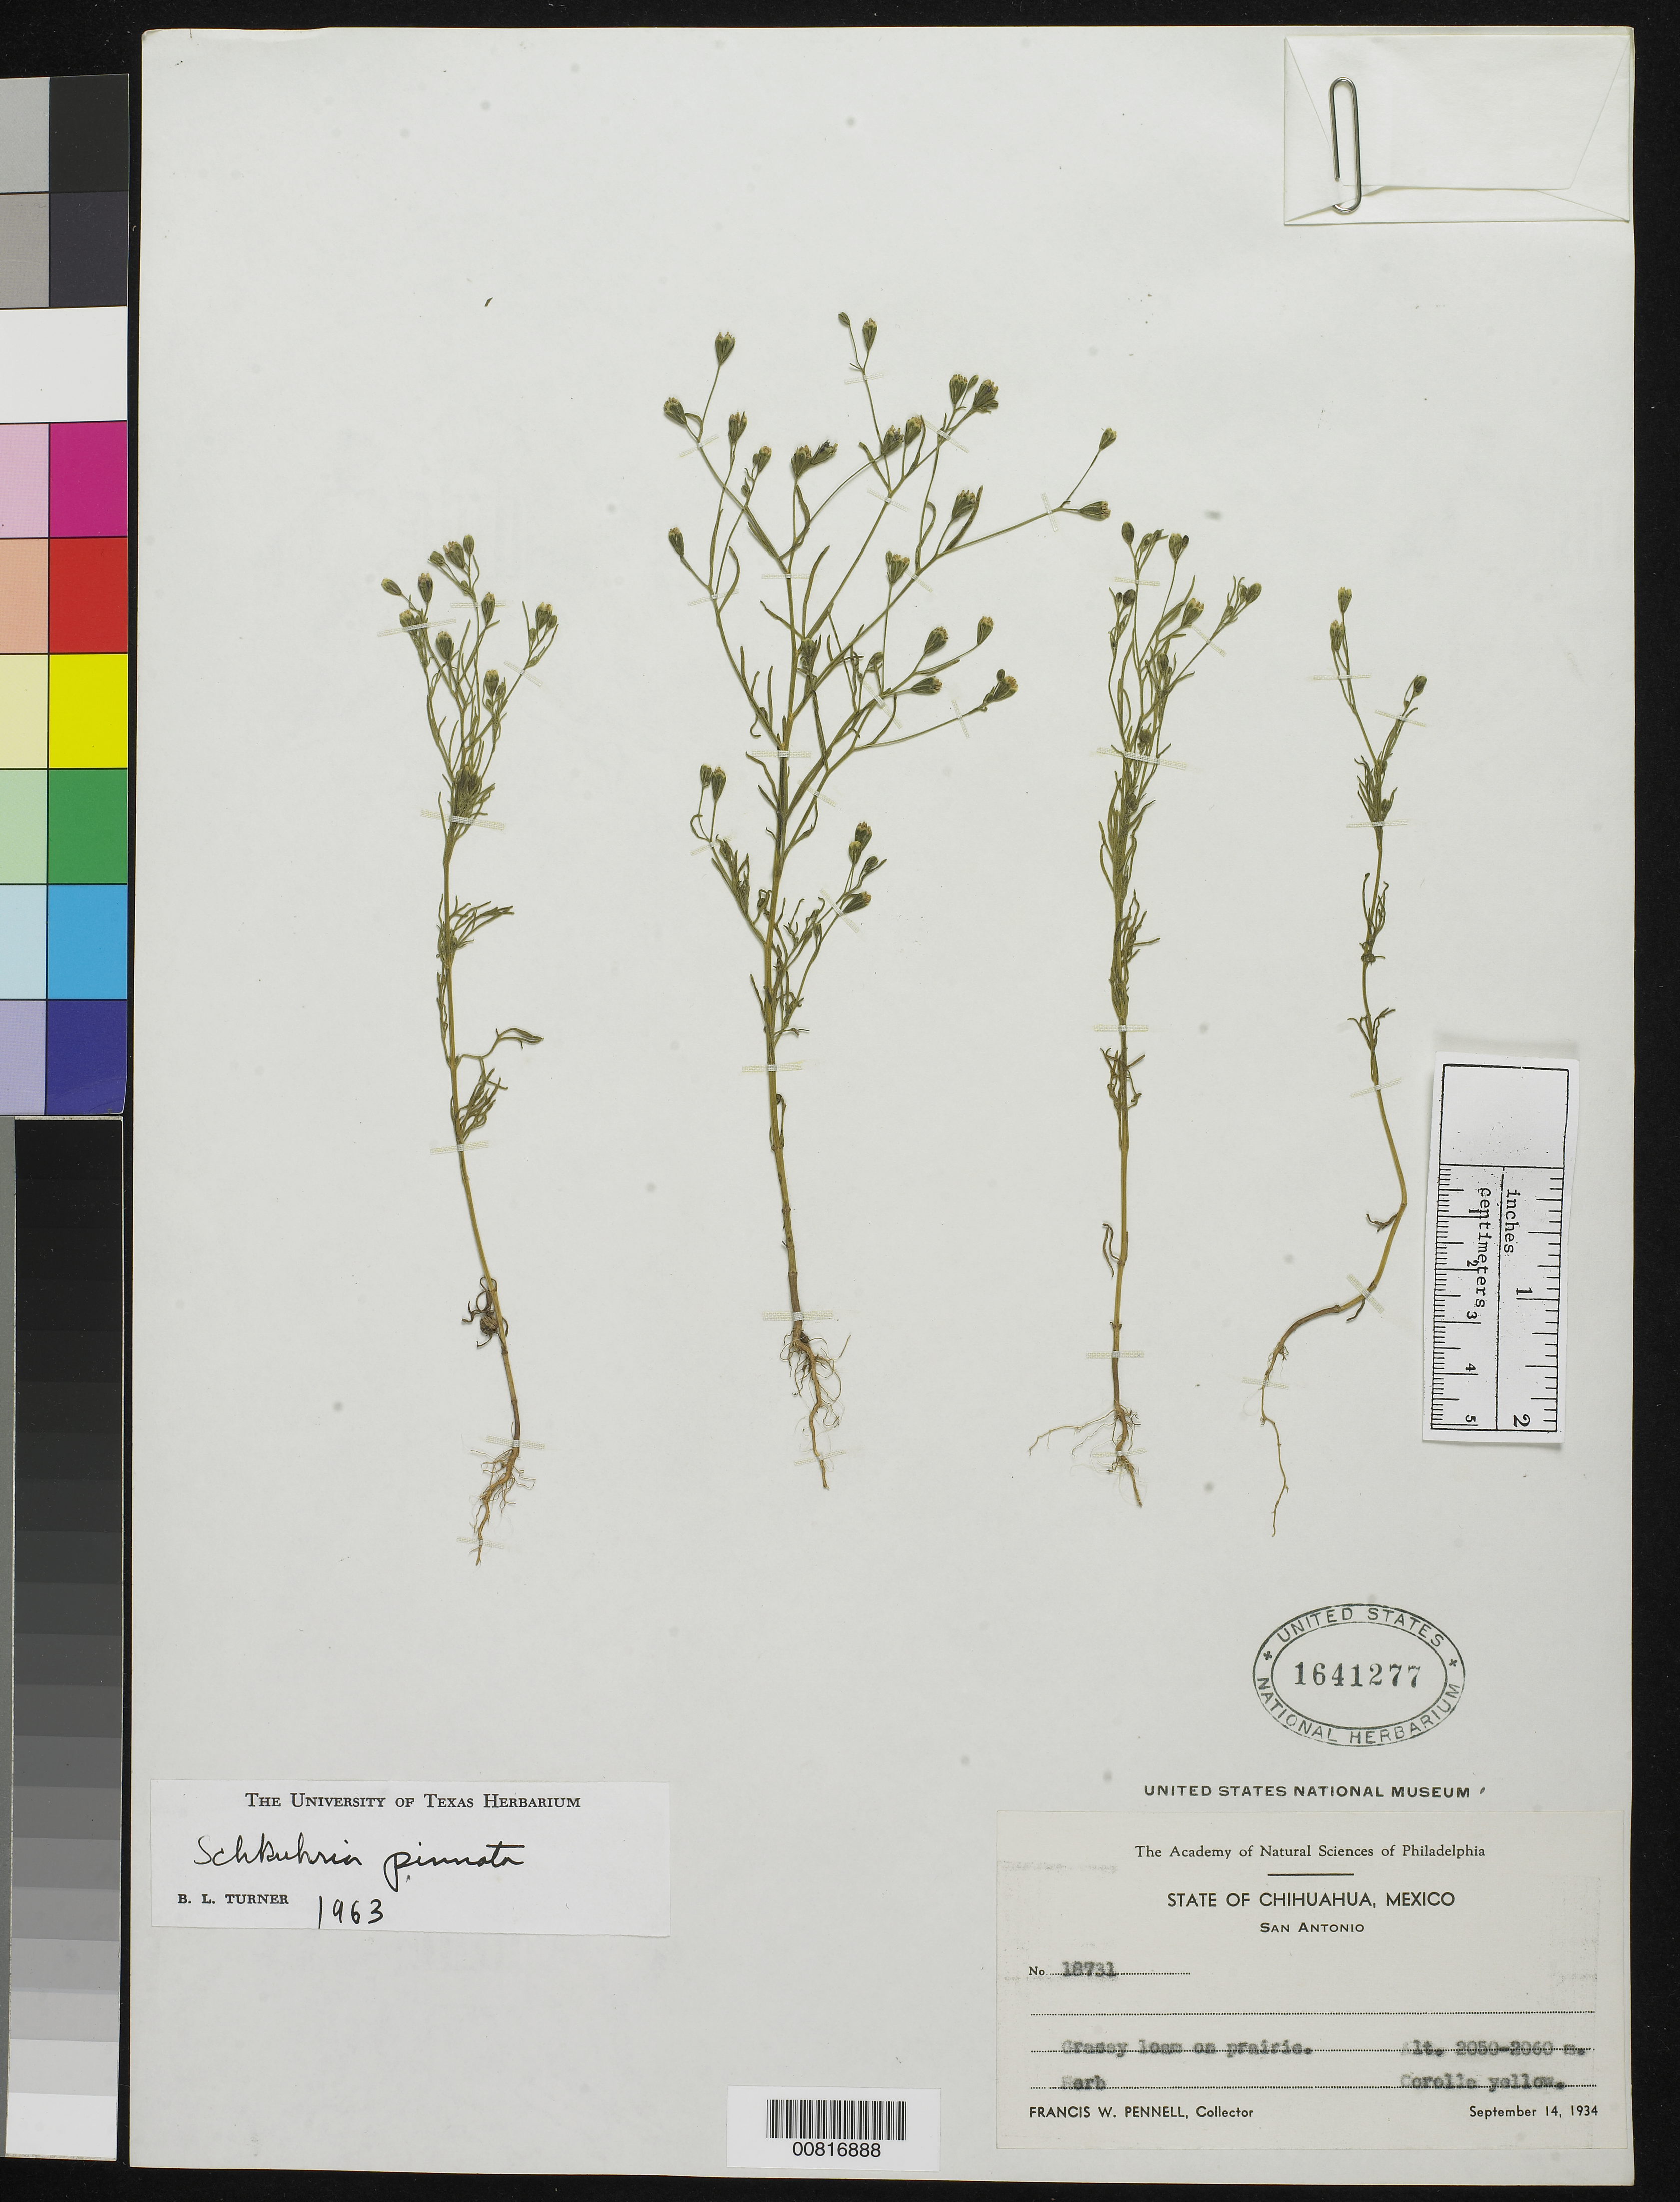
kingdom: Plantae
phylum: Tracheophyta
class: Magnoliopsida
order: Asterales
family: Asteraceae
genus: Schkuhria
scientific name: Schkuhria pinnata var. virgata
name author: (La Llave ex La Llave) Heiser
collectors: F. W. Pennell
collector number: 18731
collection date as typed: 14 Sep 1934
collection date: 1934-09-14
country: Mexico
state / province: Chihuahua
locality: San Antonio, Chihuahua.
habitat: Grassy loam on prairie.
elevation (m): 2060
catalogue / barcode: US 1641277